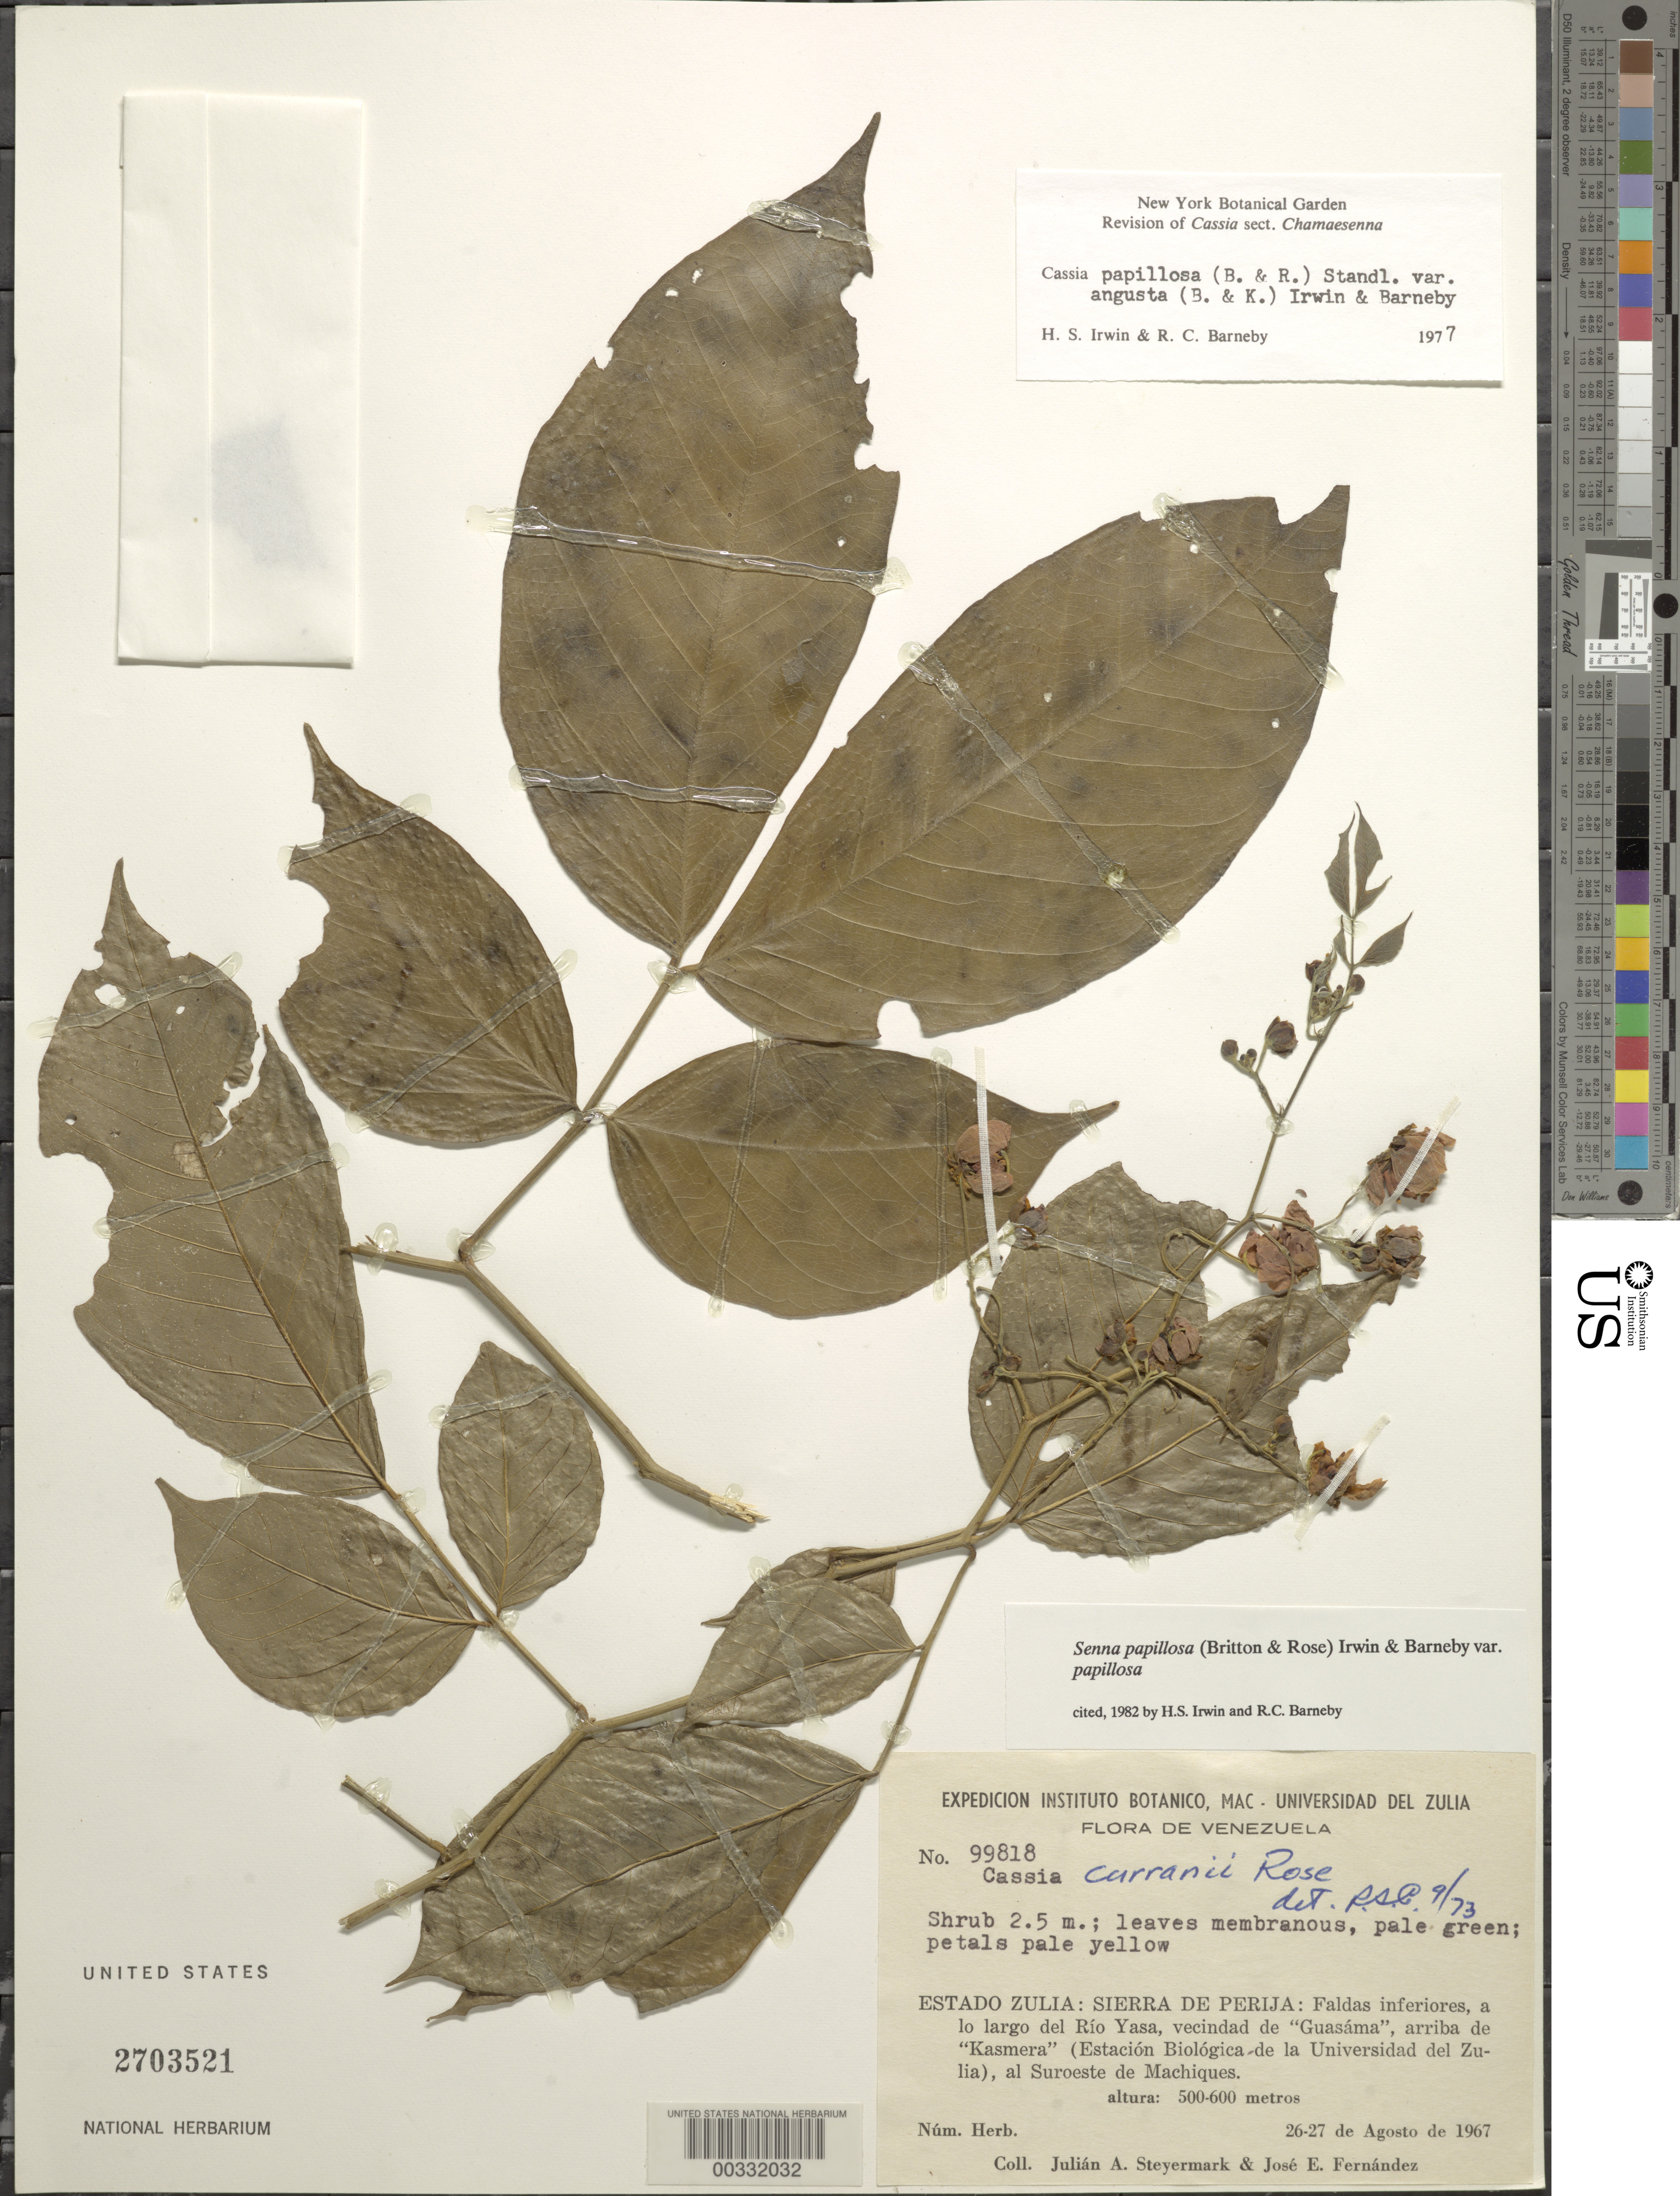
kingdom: Plantae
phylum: Tracheophyta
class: Magnoliopsida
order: Fabales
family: Fabaceae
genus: Senna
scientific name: Senna papillosa var. papillosa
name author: (Britton & Rose) H.S. Irwin & Barneby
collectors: J. Steyermark & J. Fernández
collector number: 99818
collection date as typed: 26 Aug 1967 to 27 Aug 1967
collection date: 1967-08-26/1967-08-27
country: Venezuela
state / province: Zulia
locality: Sierra de perija; lower slope, along the rio yasa, vicinity of "guasama", above "kasmera", se of machiques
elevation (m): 500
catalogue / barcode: US 2703521